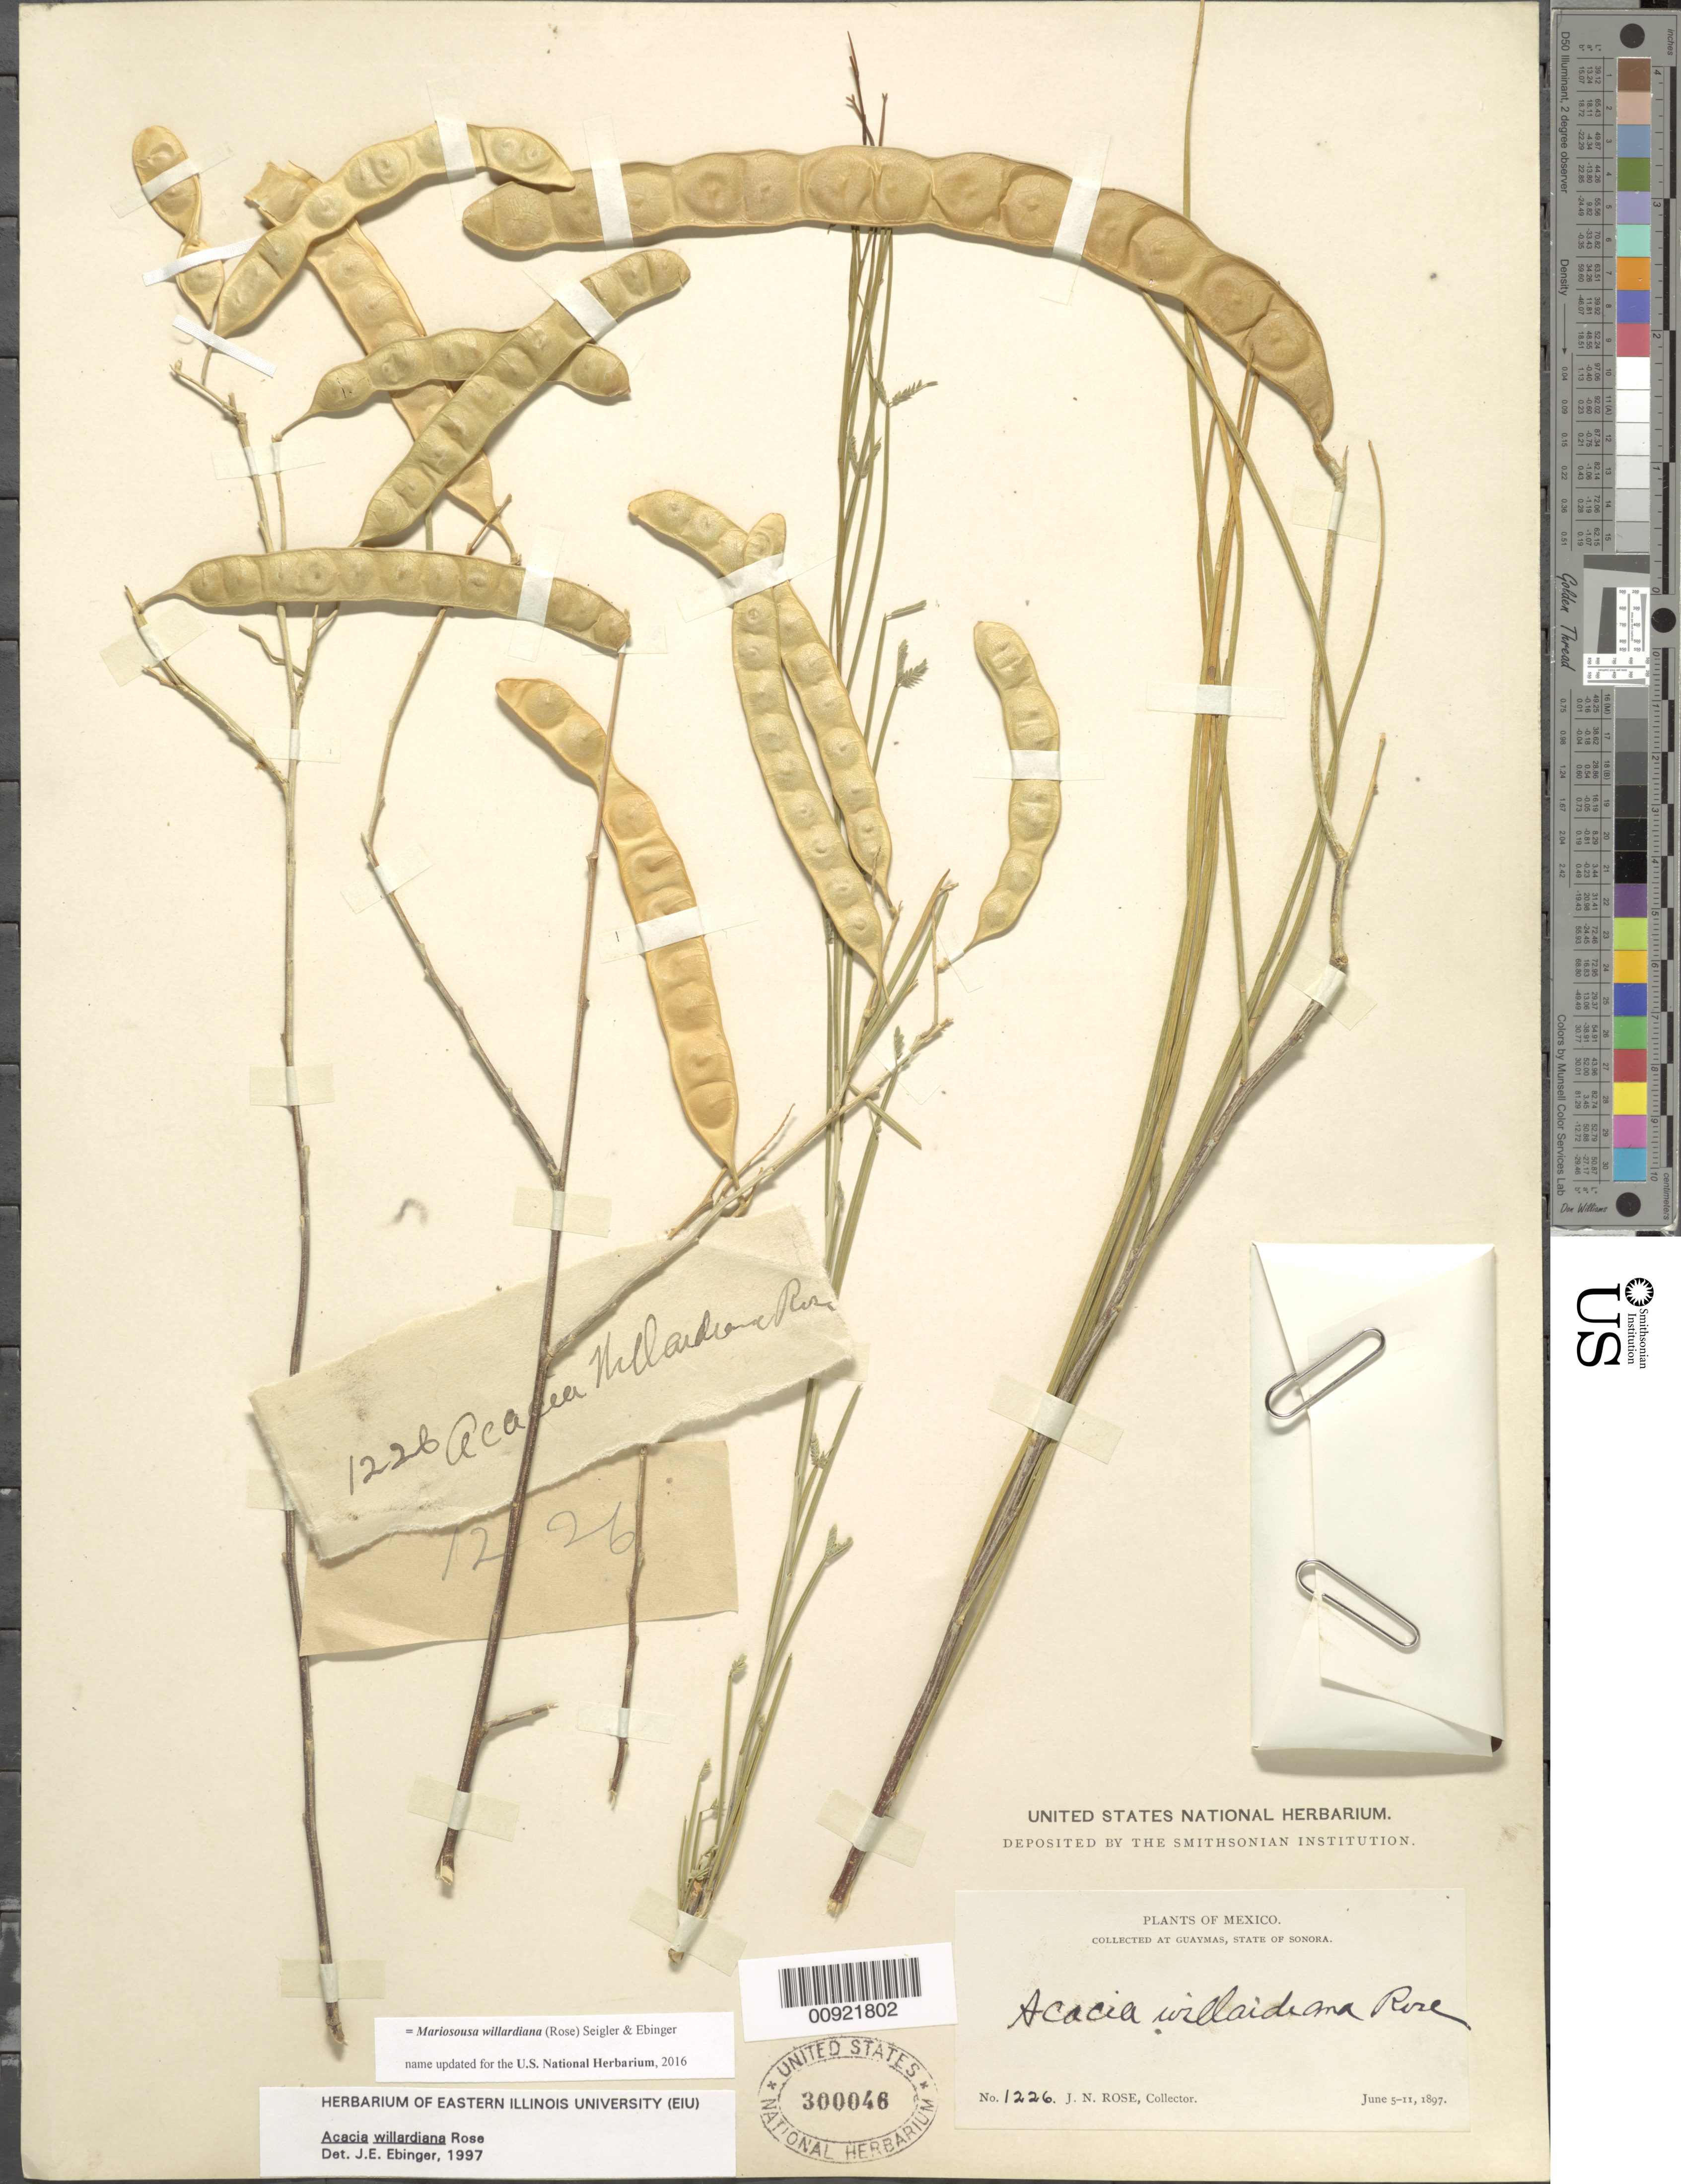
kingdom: Plantae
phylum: Tracheophyta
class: Magnoliopsida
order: Fabales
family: Fabaceae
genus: Mariosousa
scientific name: Mariosousa willardiana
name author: (Rose) Seigler & Ebinger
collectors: J. N. Rose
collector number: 1226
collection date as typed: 05 Jun 1897 to 11 Jun 1897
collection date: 1897-06-05/1897-06-11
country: Mexico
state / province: Sonora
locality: Guaymas, State of Sonora.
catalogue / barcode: US 300046